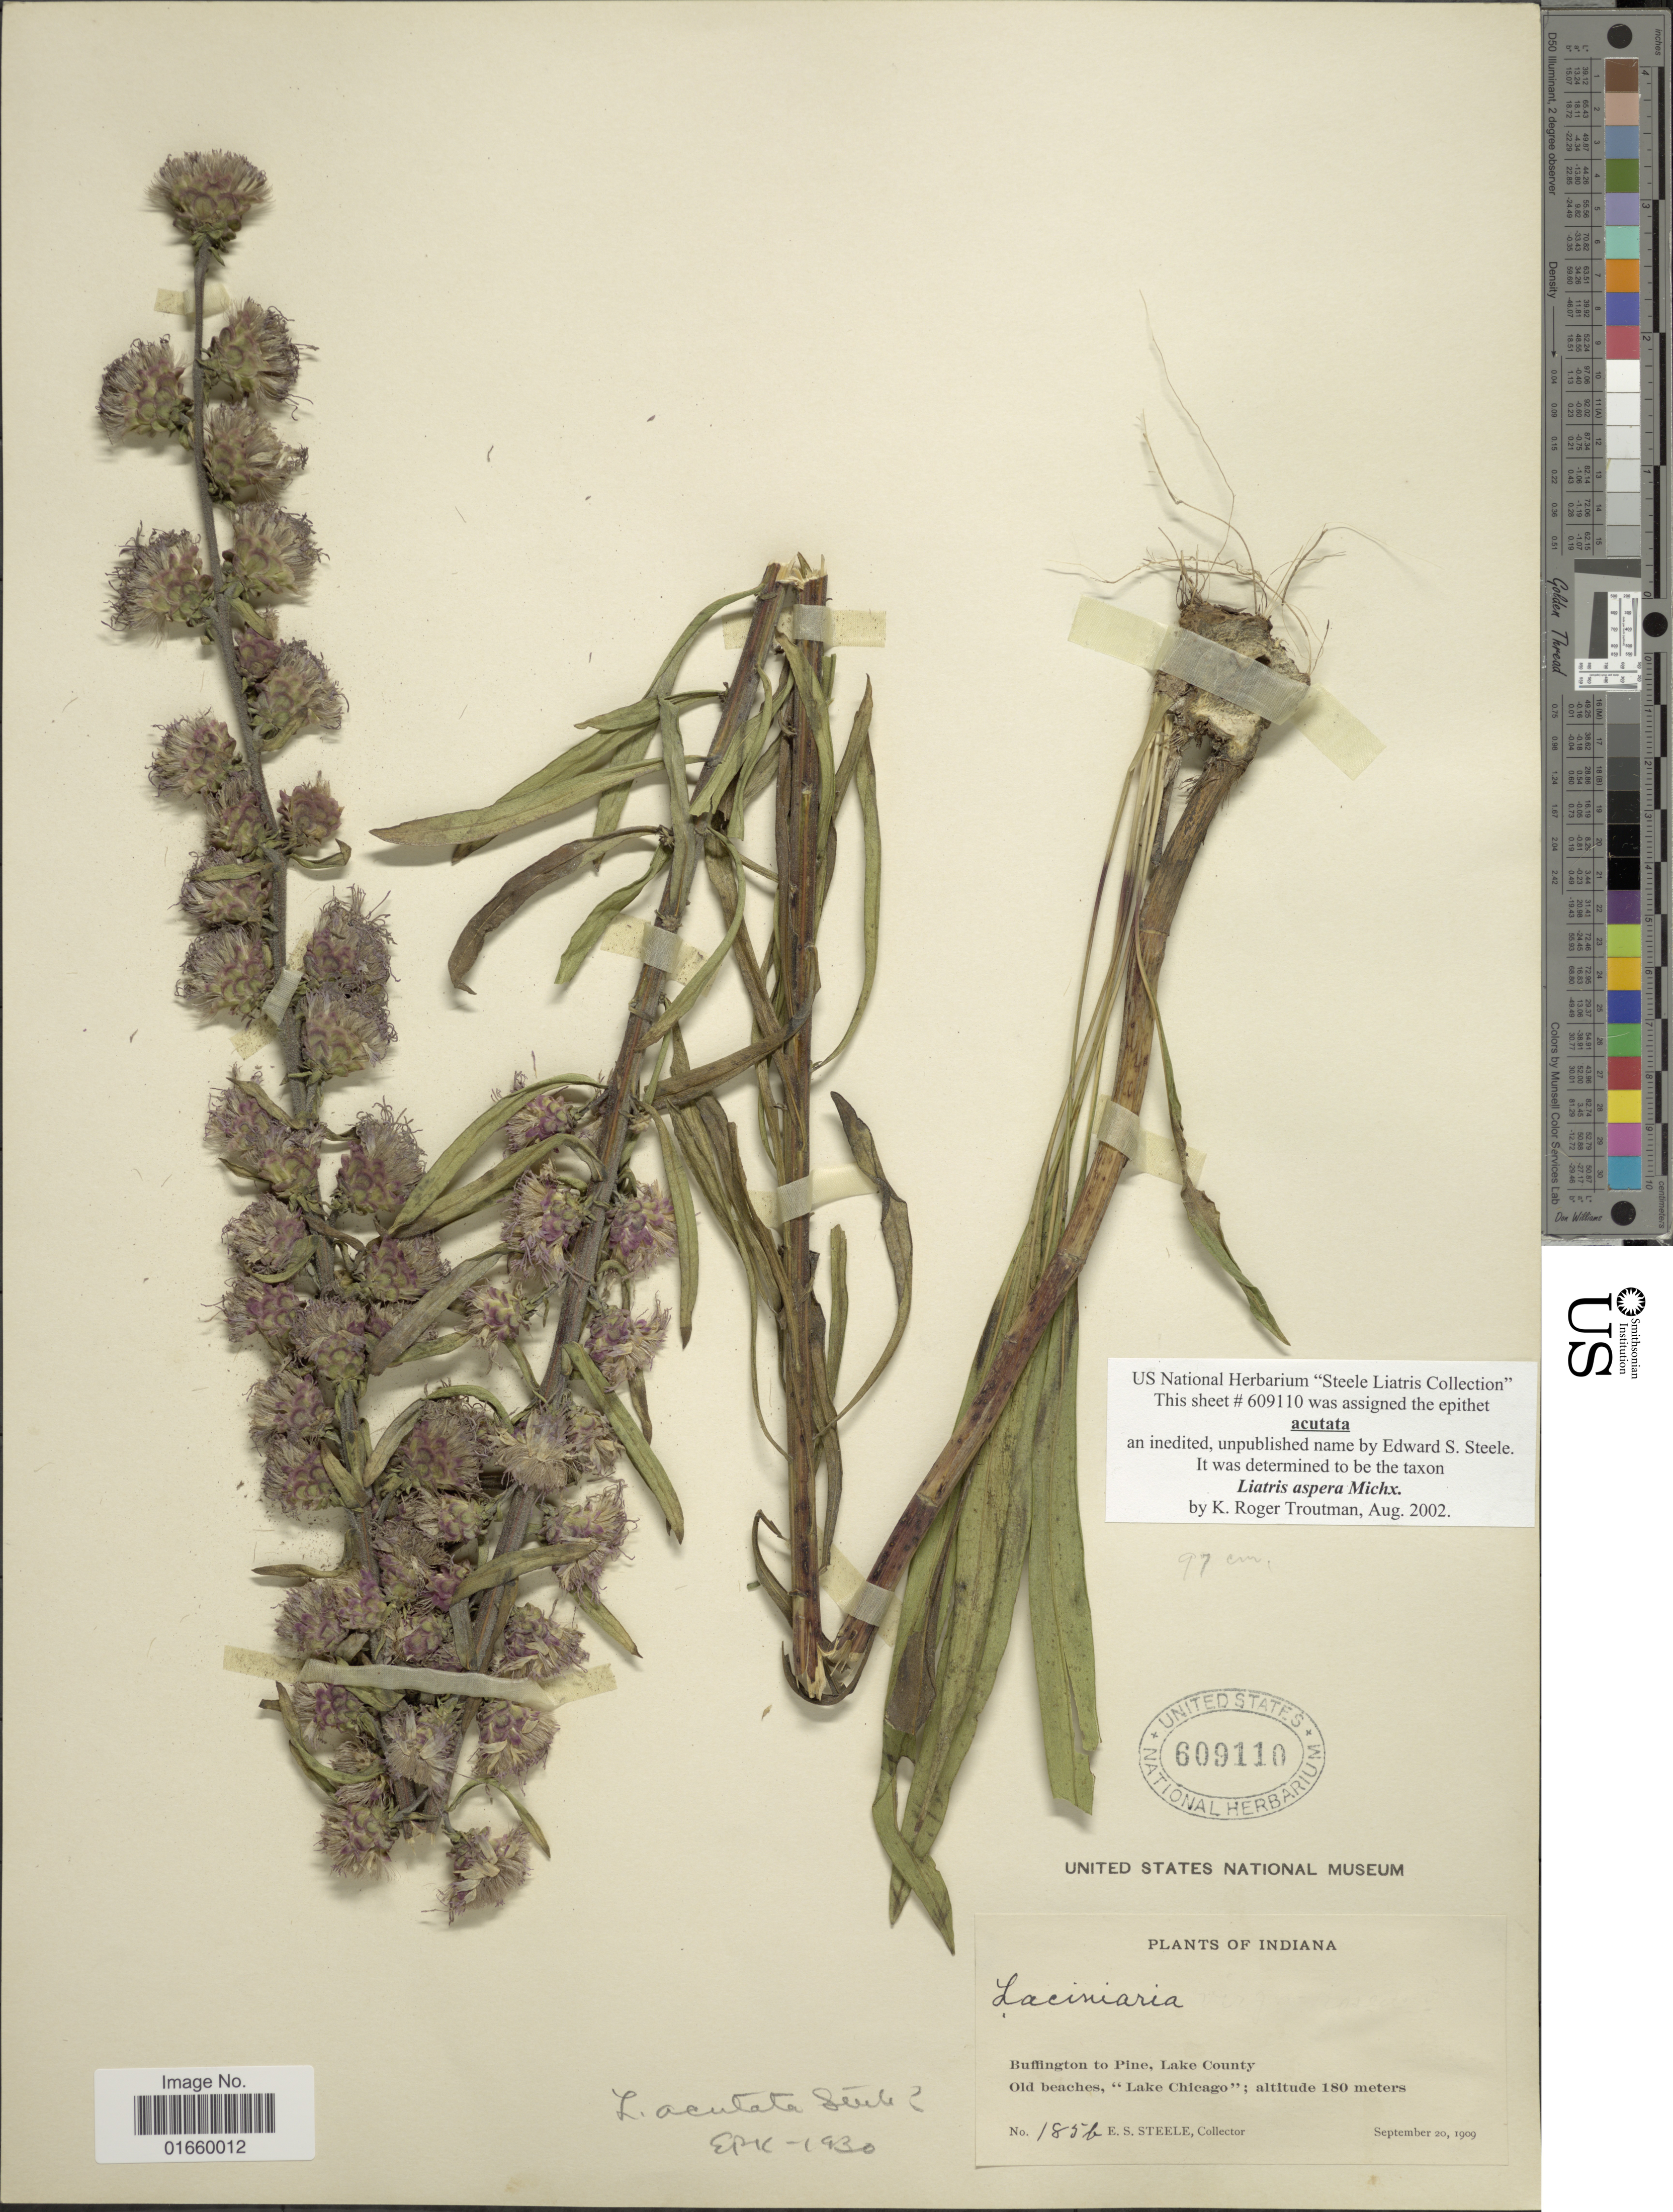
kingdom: Plantae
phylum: Tracheophyta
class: Magnoliopsida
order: Asterales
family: Asteraceae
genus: Liatris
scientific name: Liatris aspera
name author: Michx.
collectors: E. Steele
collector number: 185b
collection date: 1909-09-20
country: United States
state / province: Indiana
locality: Buffington to Pine, Lake County, Old Beaches, "Lake Chicago"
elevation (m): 180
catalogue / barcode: US 609110